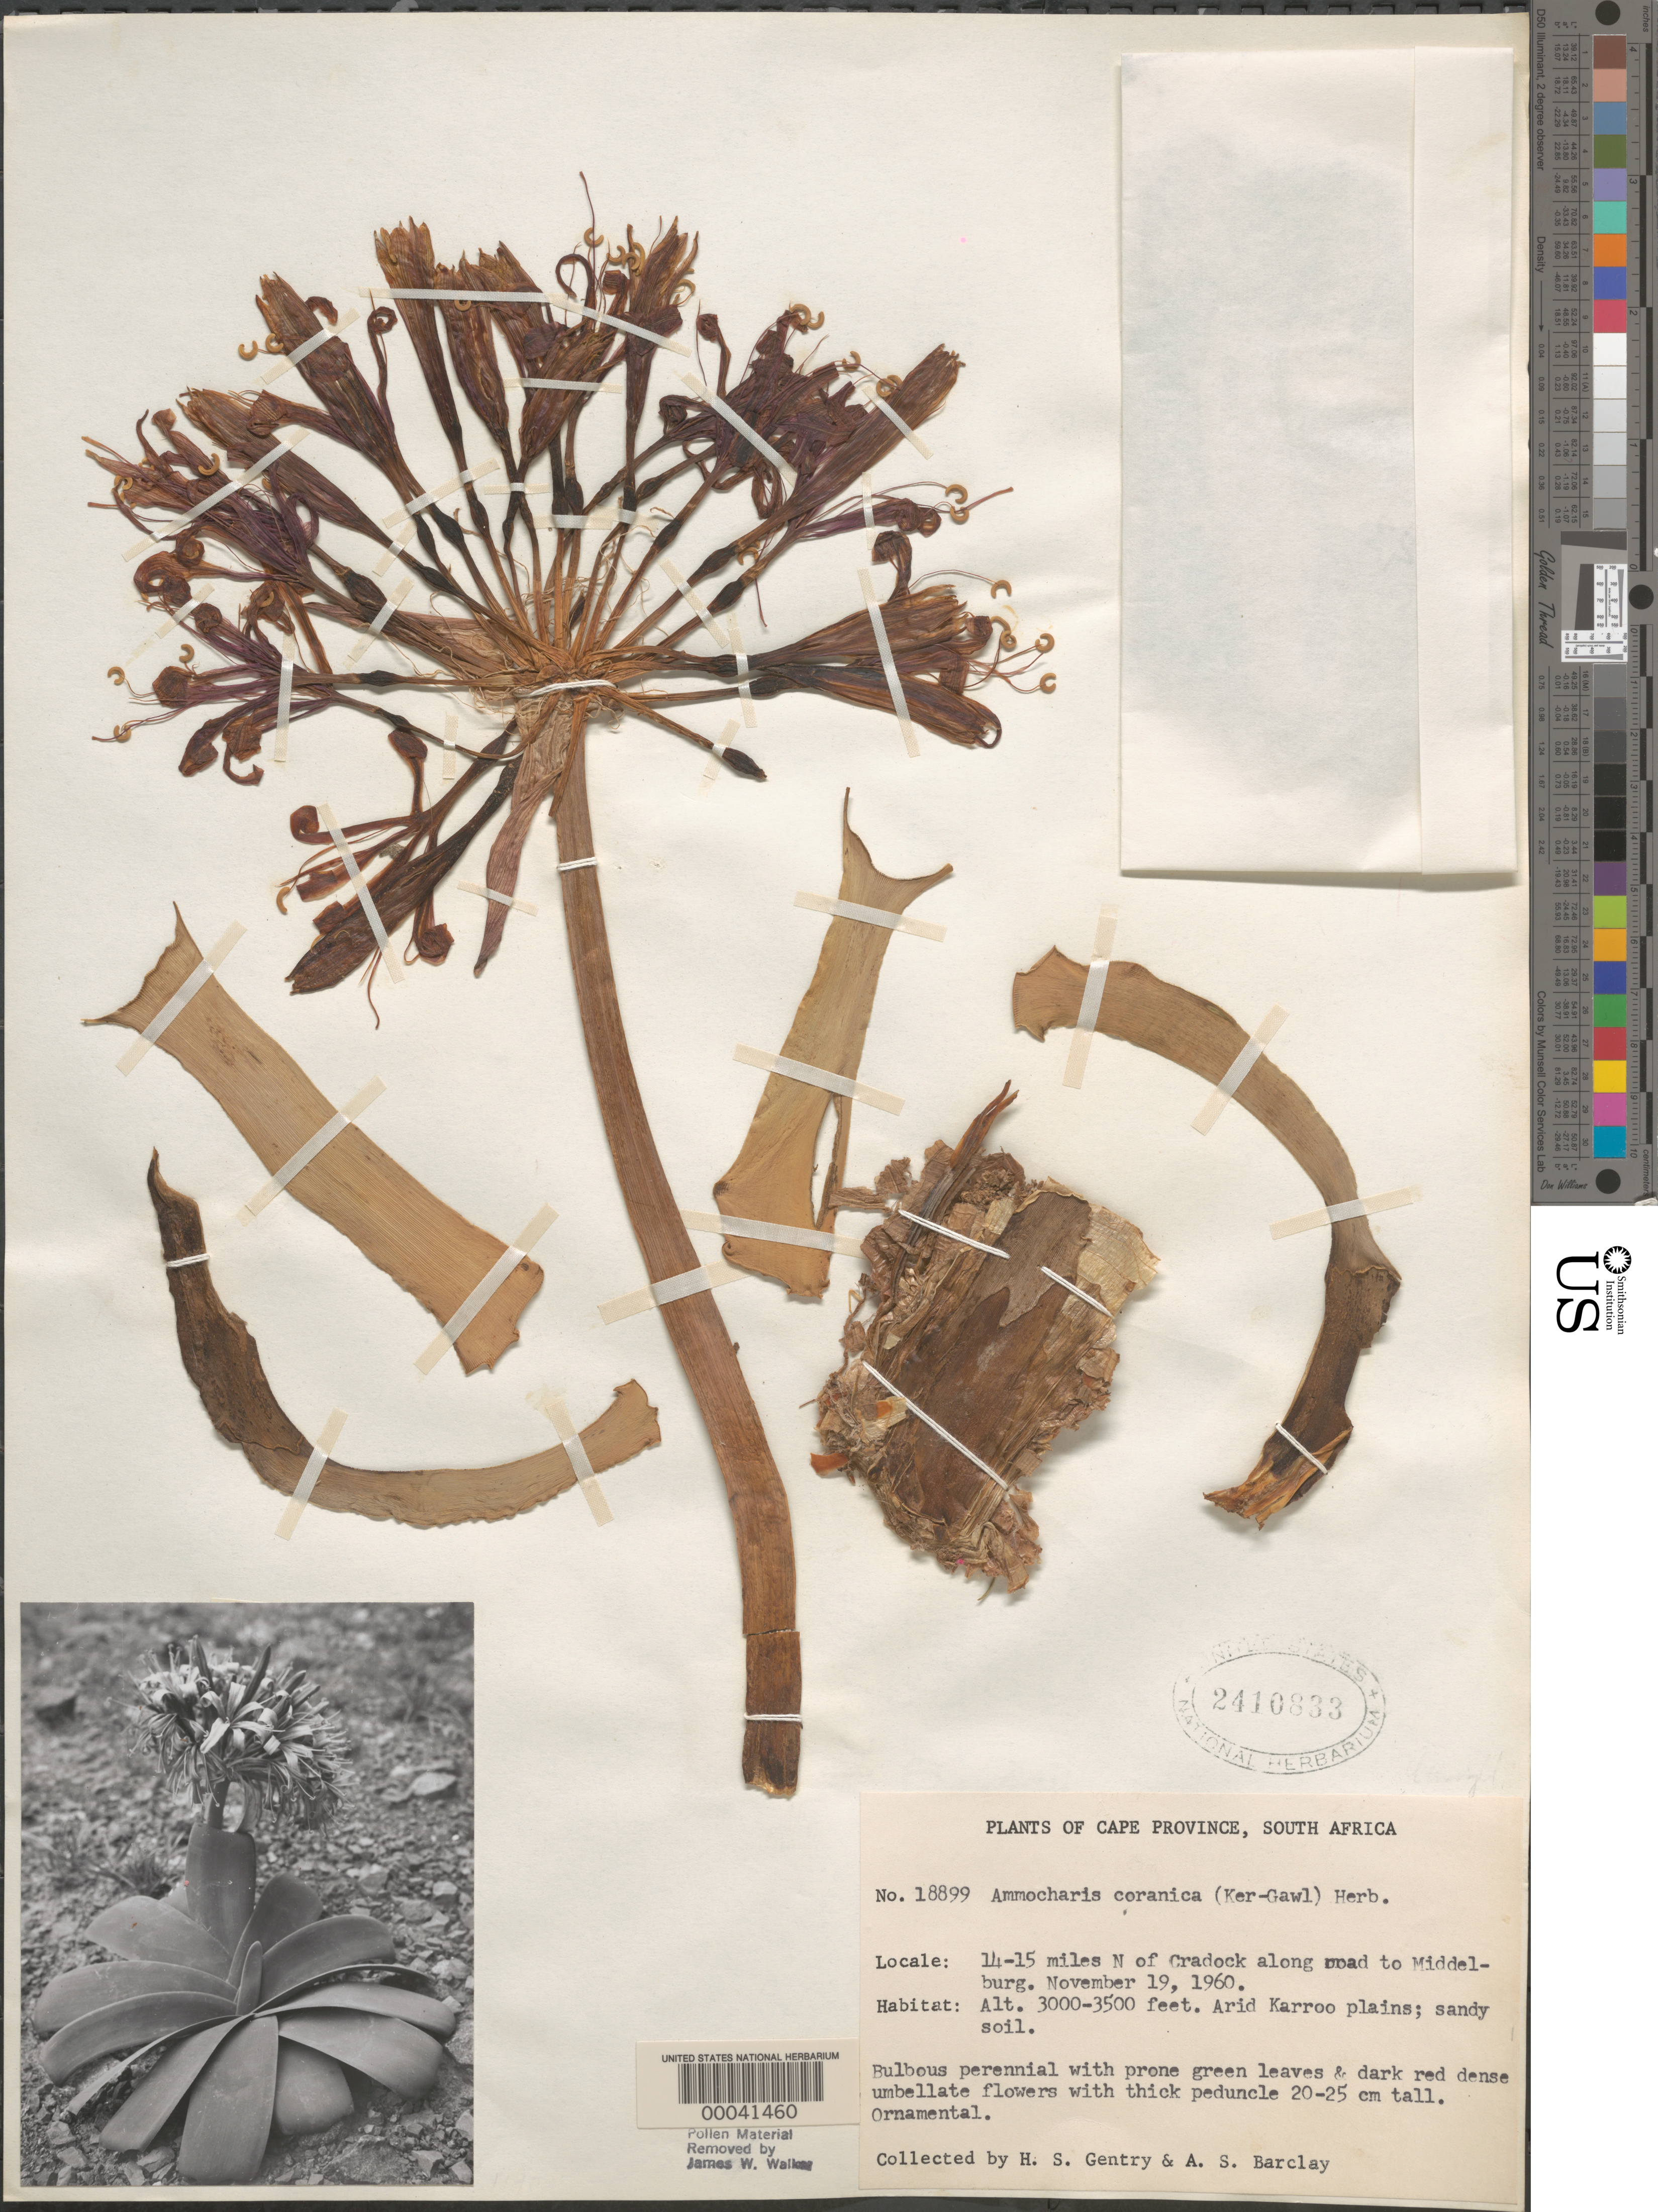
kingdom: Plantae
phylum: Tracheophyta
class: Liliopsida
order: Asparagales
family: Amaryllidaceae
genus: Ammocharis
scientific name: Ammocharis coranica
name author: (Ker Gawl.) Herb.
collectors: H. S. Gentry & A. S. Barclay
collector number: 18899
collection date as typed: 19 Nov 1960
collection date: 1960-11-19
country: South Africa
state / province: Eastern Cape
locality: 14 - 15 mi. n of cradock along road to middelburg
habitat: Arid karroo plains, sandy soils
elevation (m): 914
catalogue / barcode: US 2410833